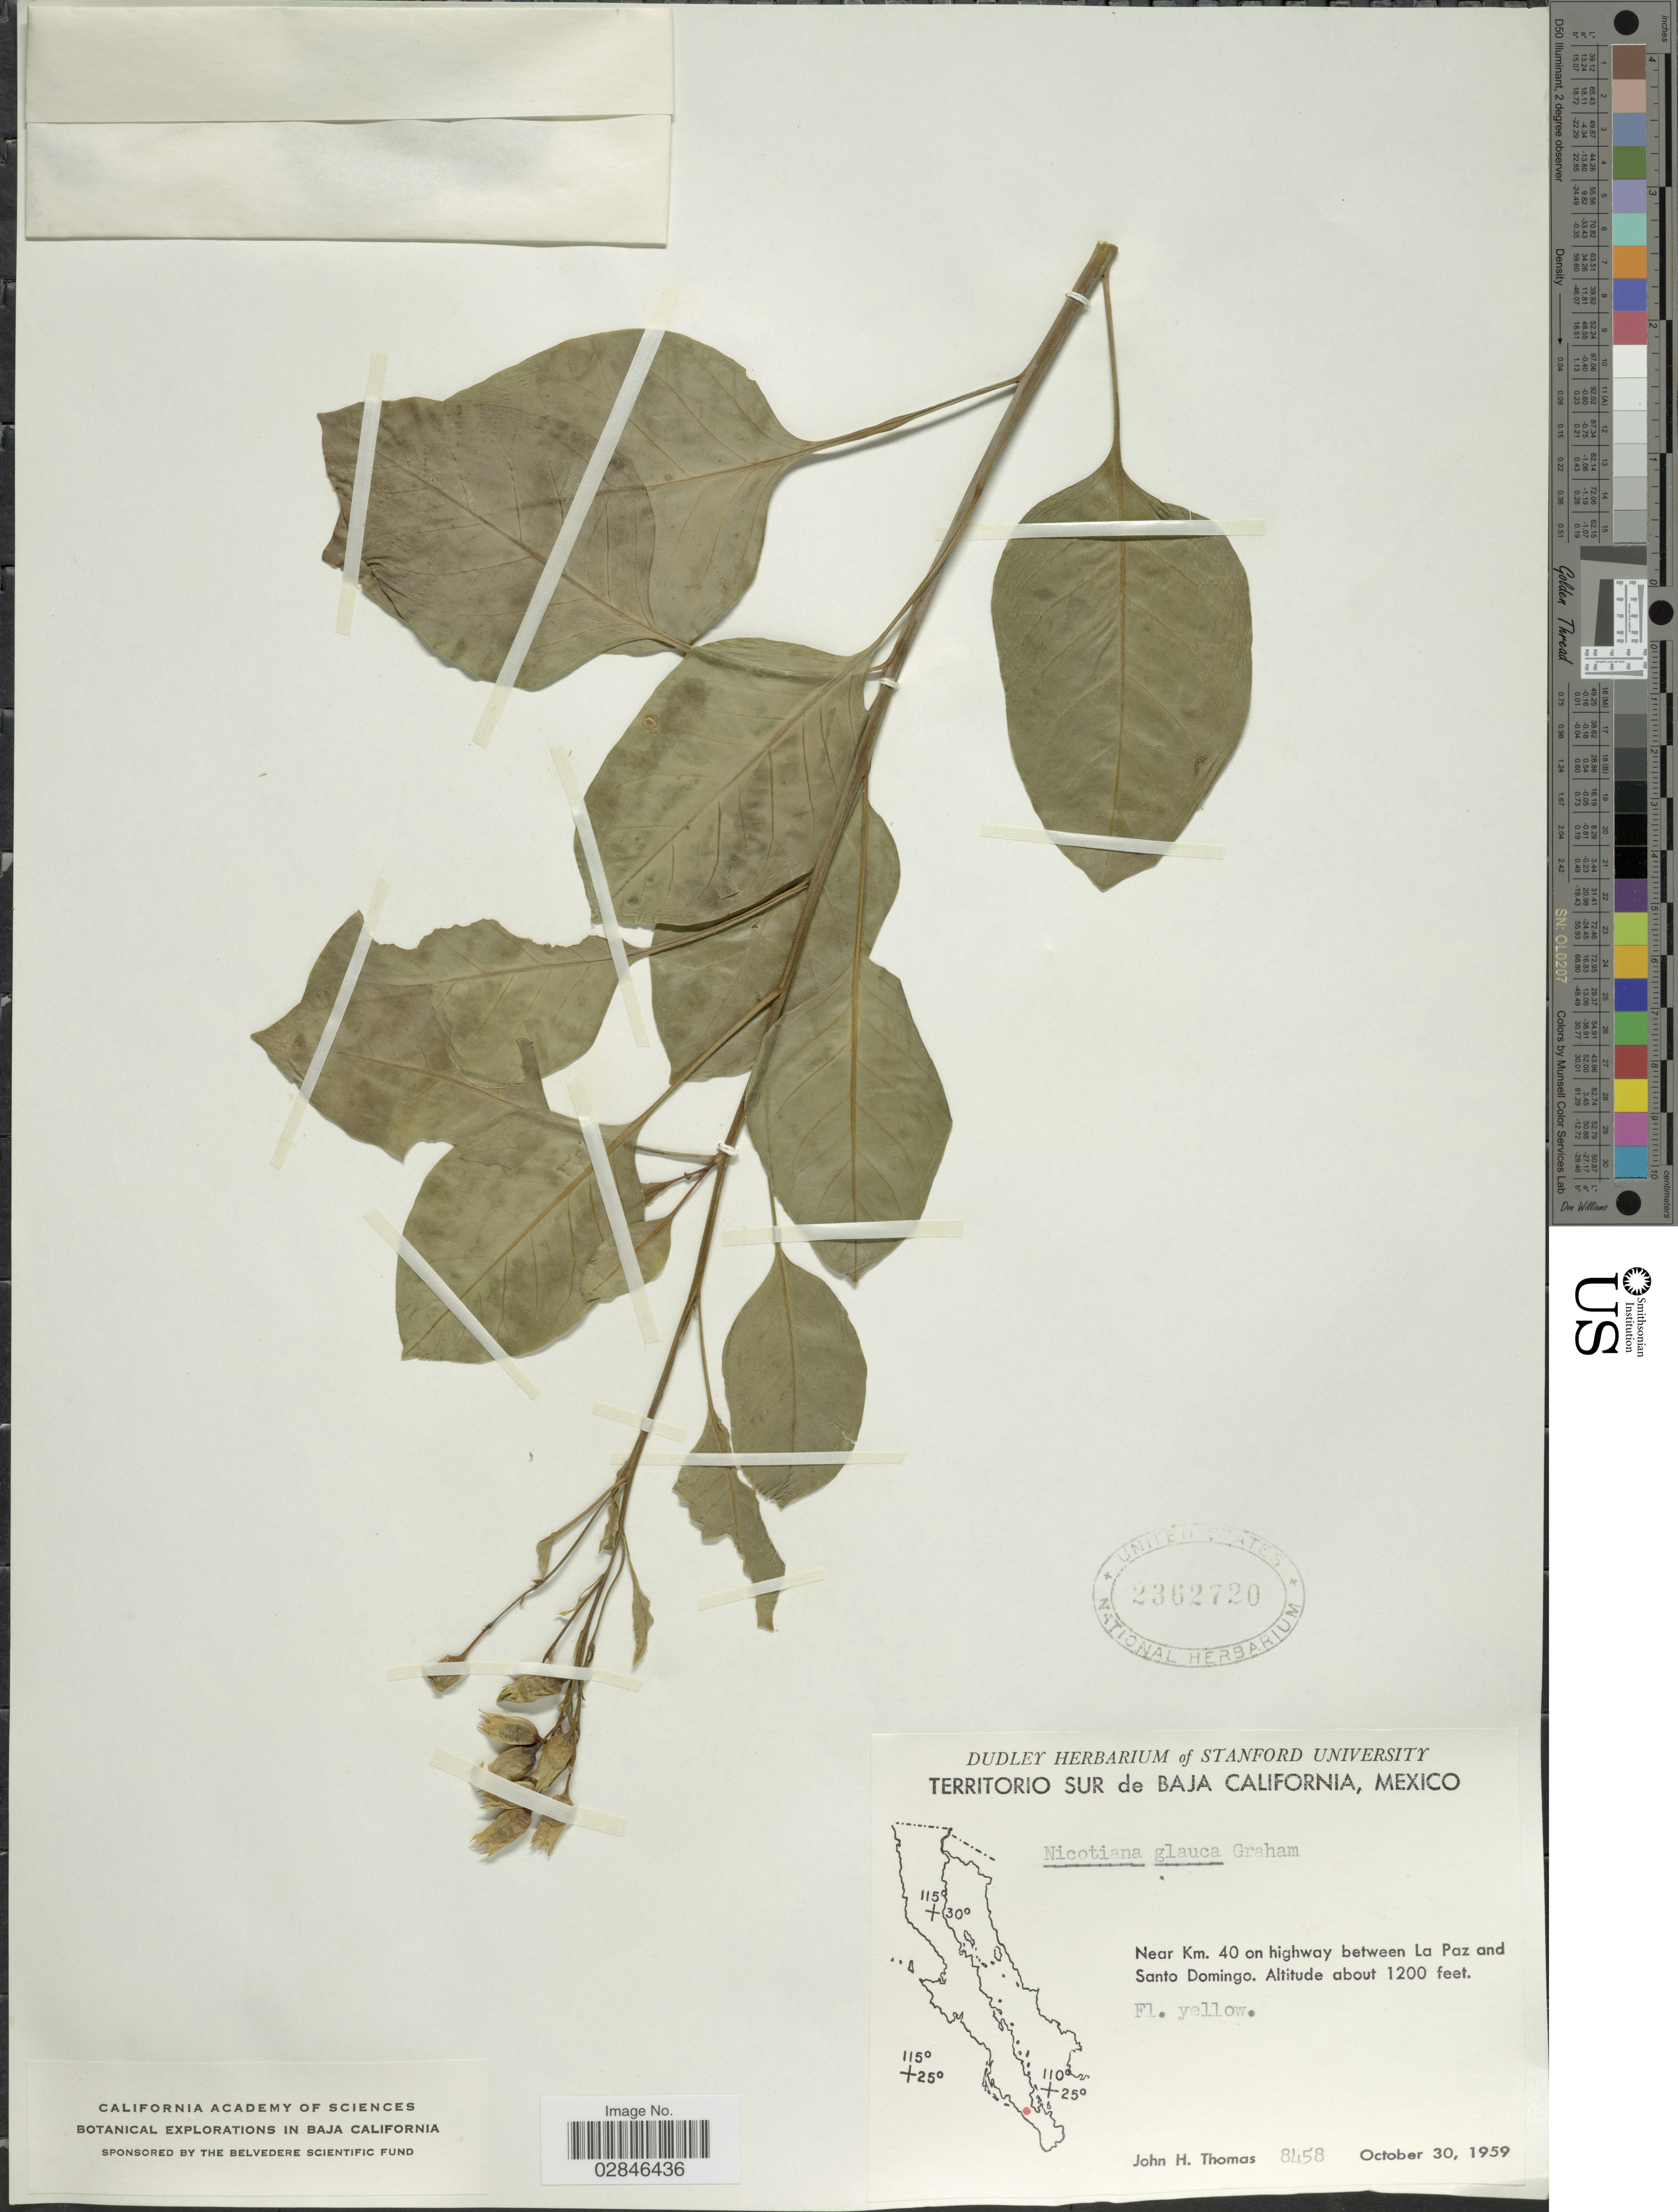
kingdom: Plantae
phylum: Tracheophyta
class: Magnoliopsida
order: Solanales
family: Solanaceae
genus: Nicotiana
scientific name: Nicotiana glauca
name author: Graham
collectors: J. H. Thomas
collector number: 8458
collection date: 1959-10-30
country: Mexico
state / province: Baja California Sur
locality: Near Km. 40 on highway between La Paz and Santo Domingo.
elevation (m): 366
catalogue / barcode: US 2362720